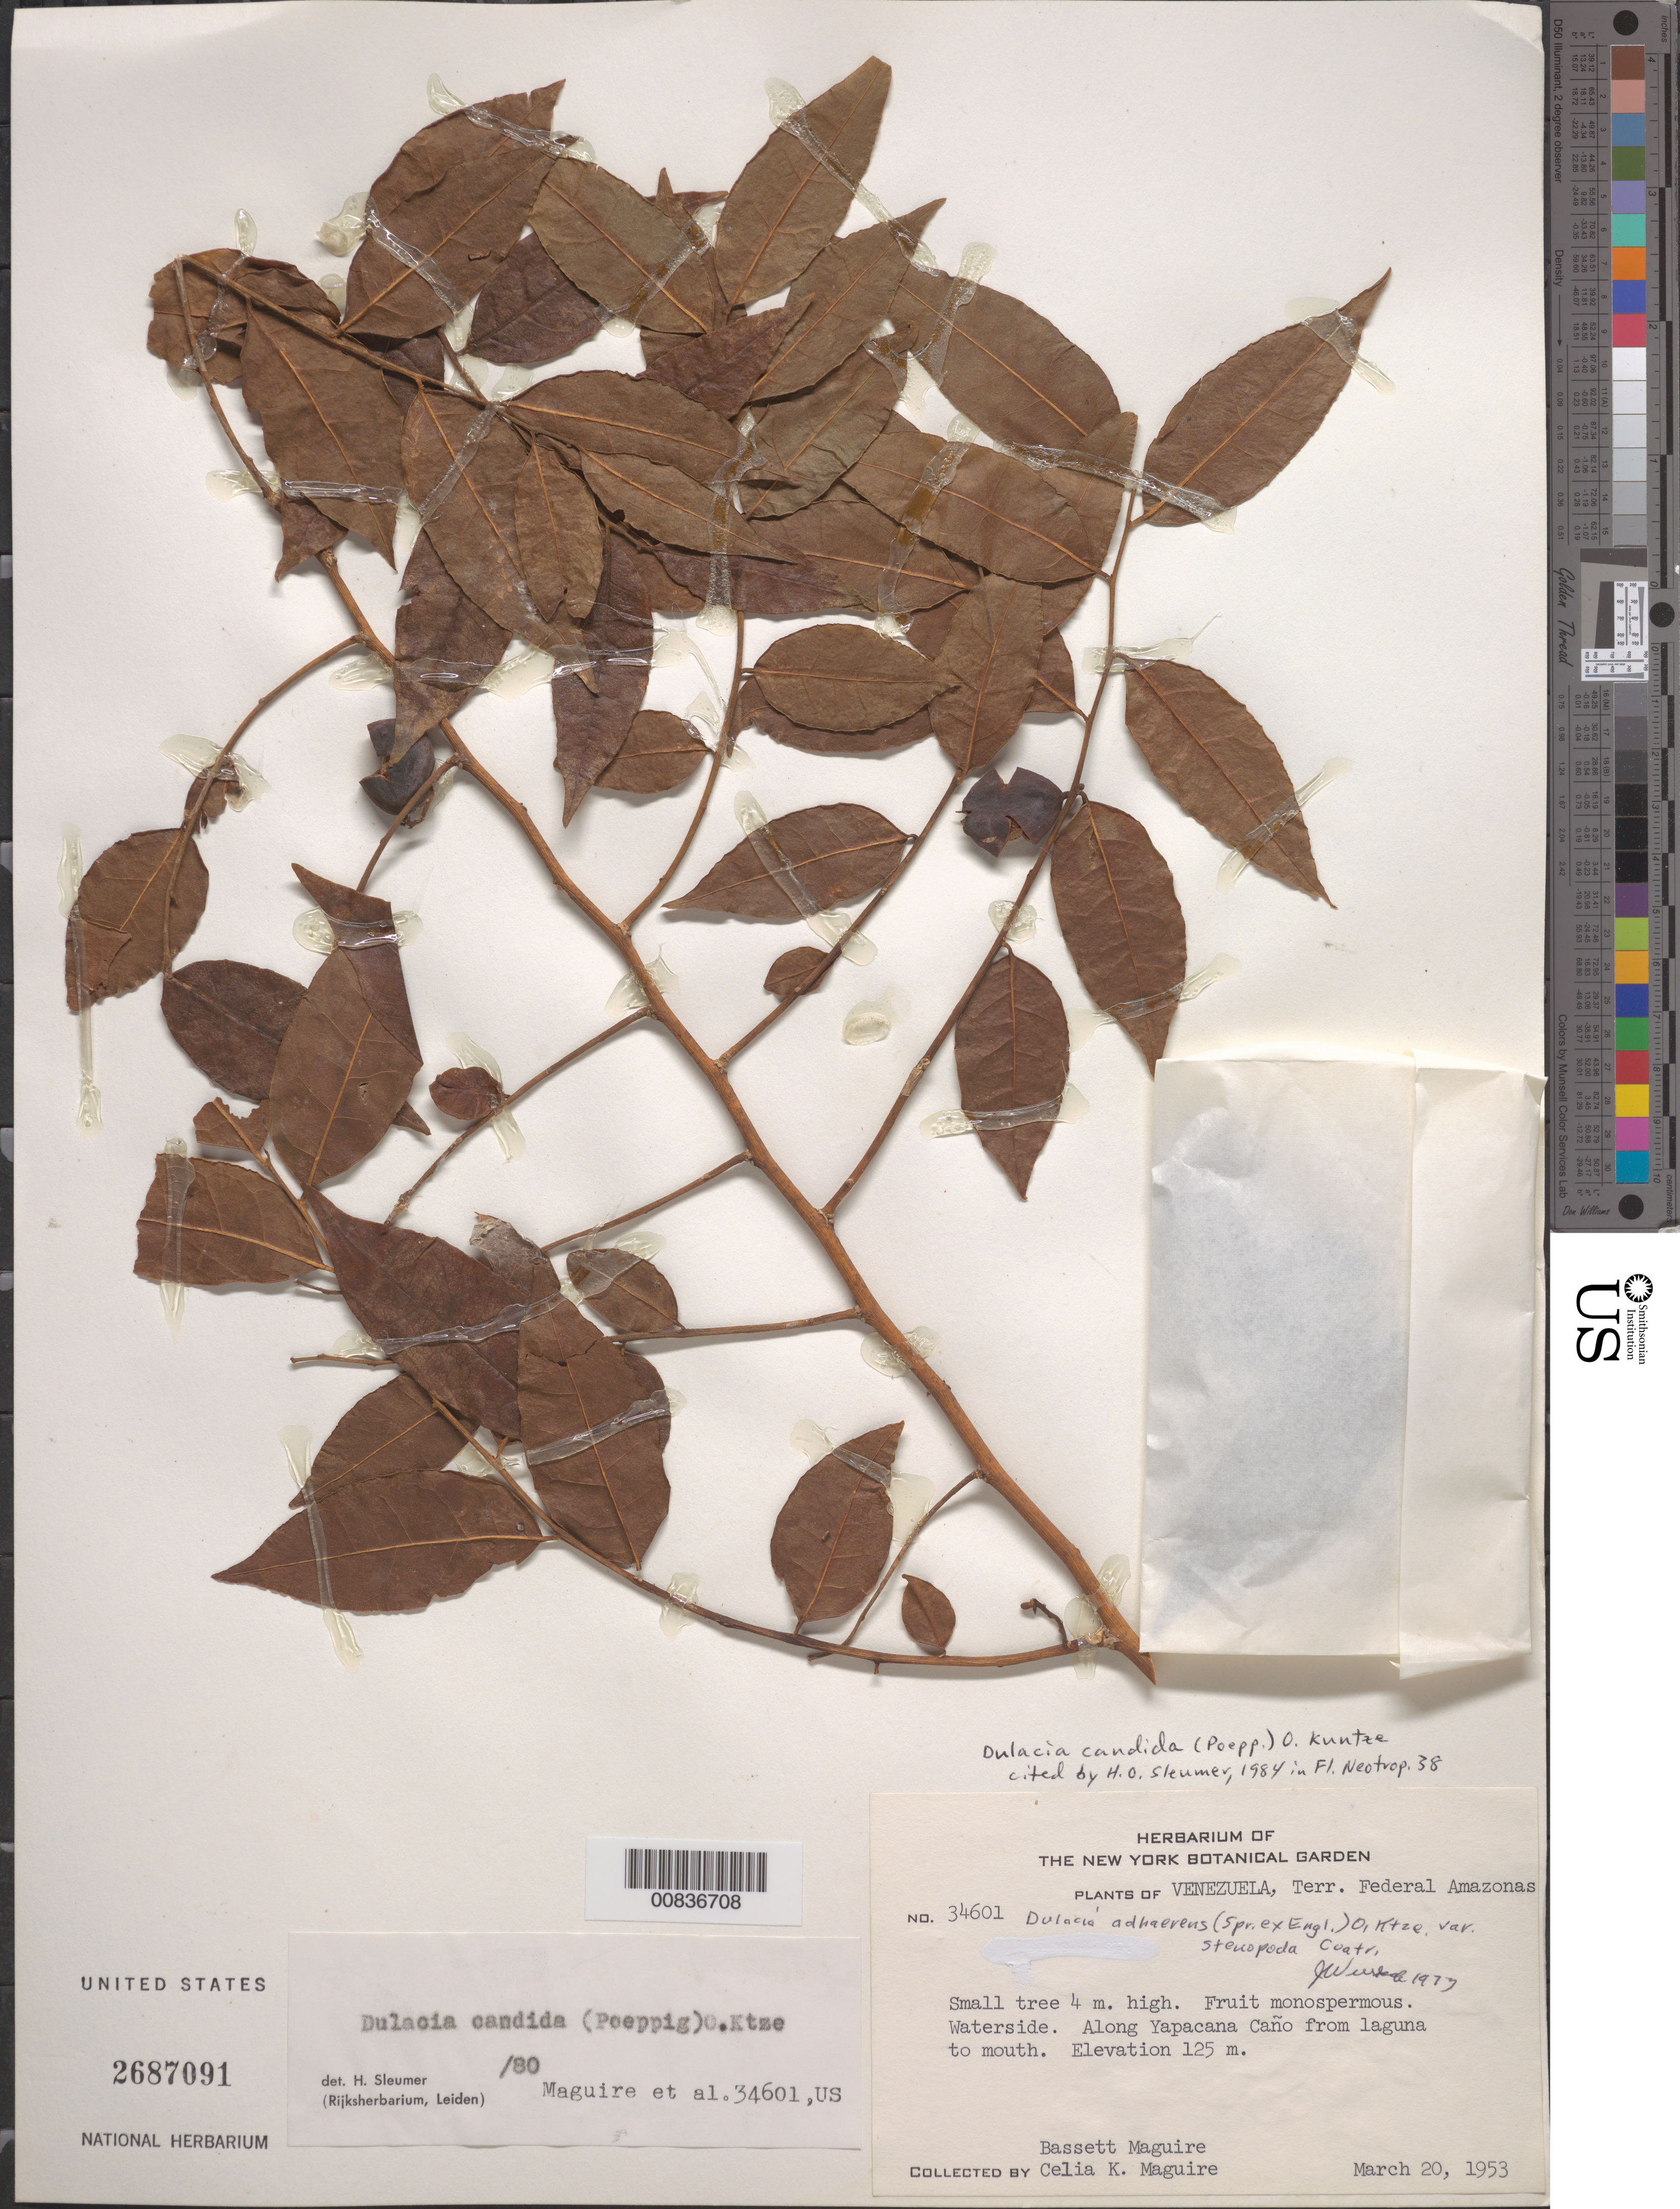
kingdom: Plantae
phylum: Tracheophyta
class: Magnoliopsida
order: Santalales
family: Olacaceae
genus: Dulacia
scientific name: Dulacia candida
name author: (Poepp.) Kuntze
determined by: Sleumer, H. O.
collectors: B. Maguire & C. K. Maguire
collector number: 34601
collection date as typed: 20-Mar-53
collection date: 1953-03-20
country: Venezuela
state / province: Amazonas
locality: Alto Río Orinoco, Caño Yapacána, from laguna to mouth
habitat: Waterside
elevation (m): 125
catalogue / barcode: US 2687091